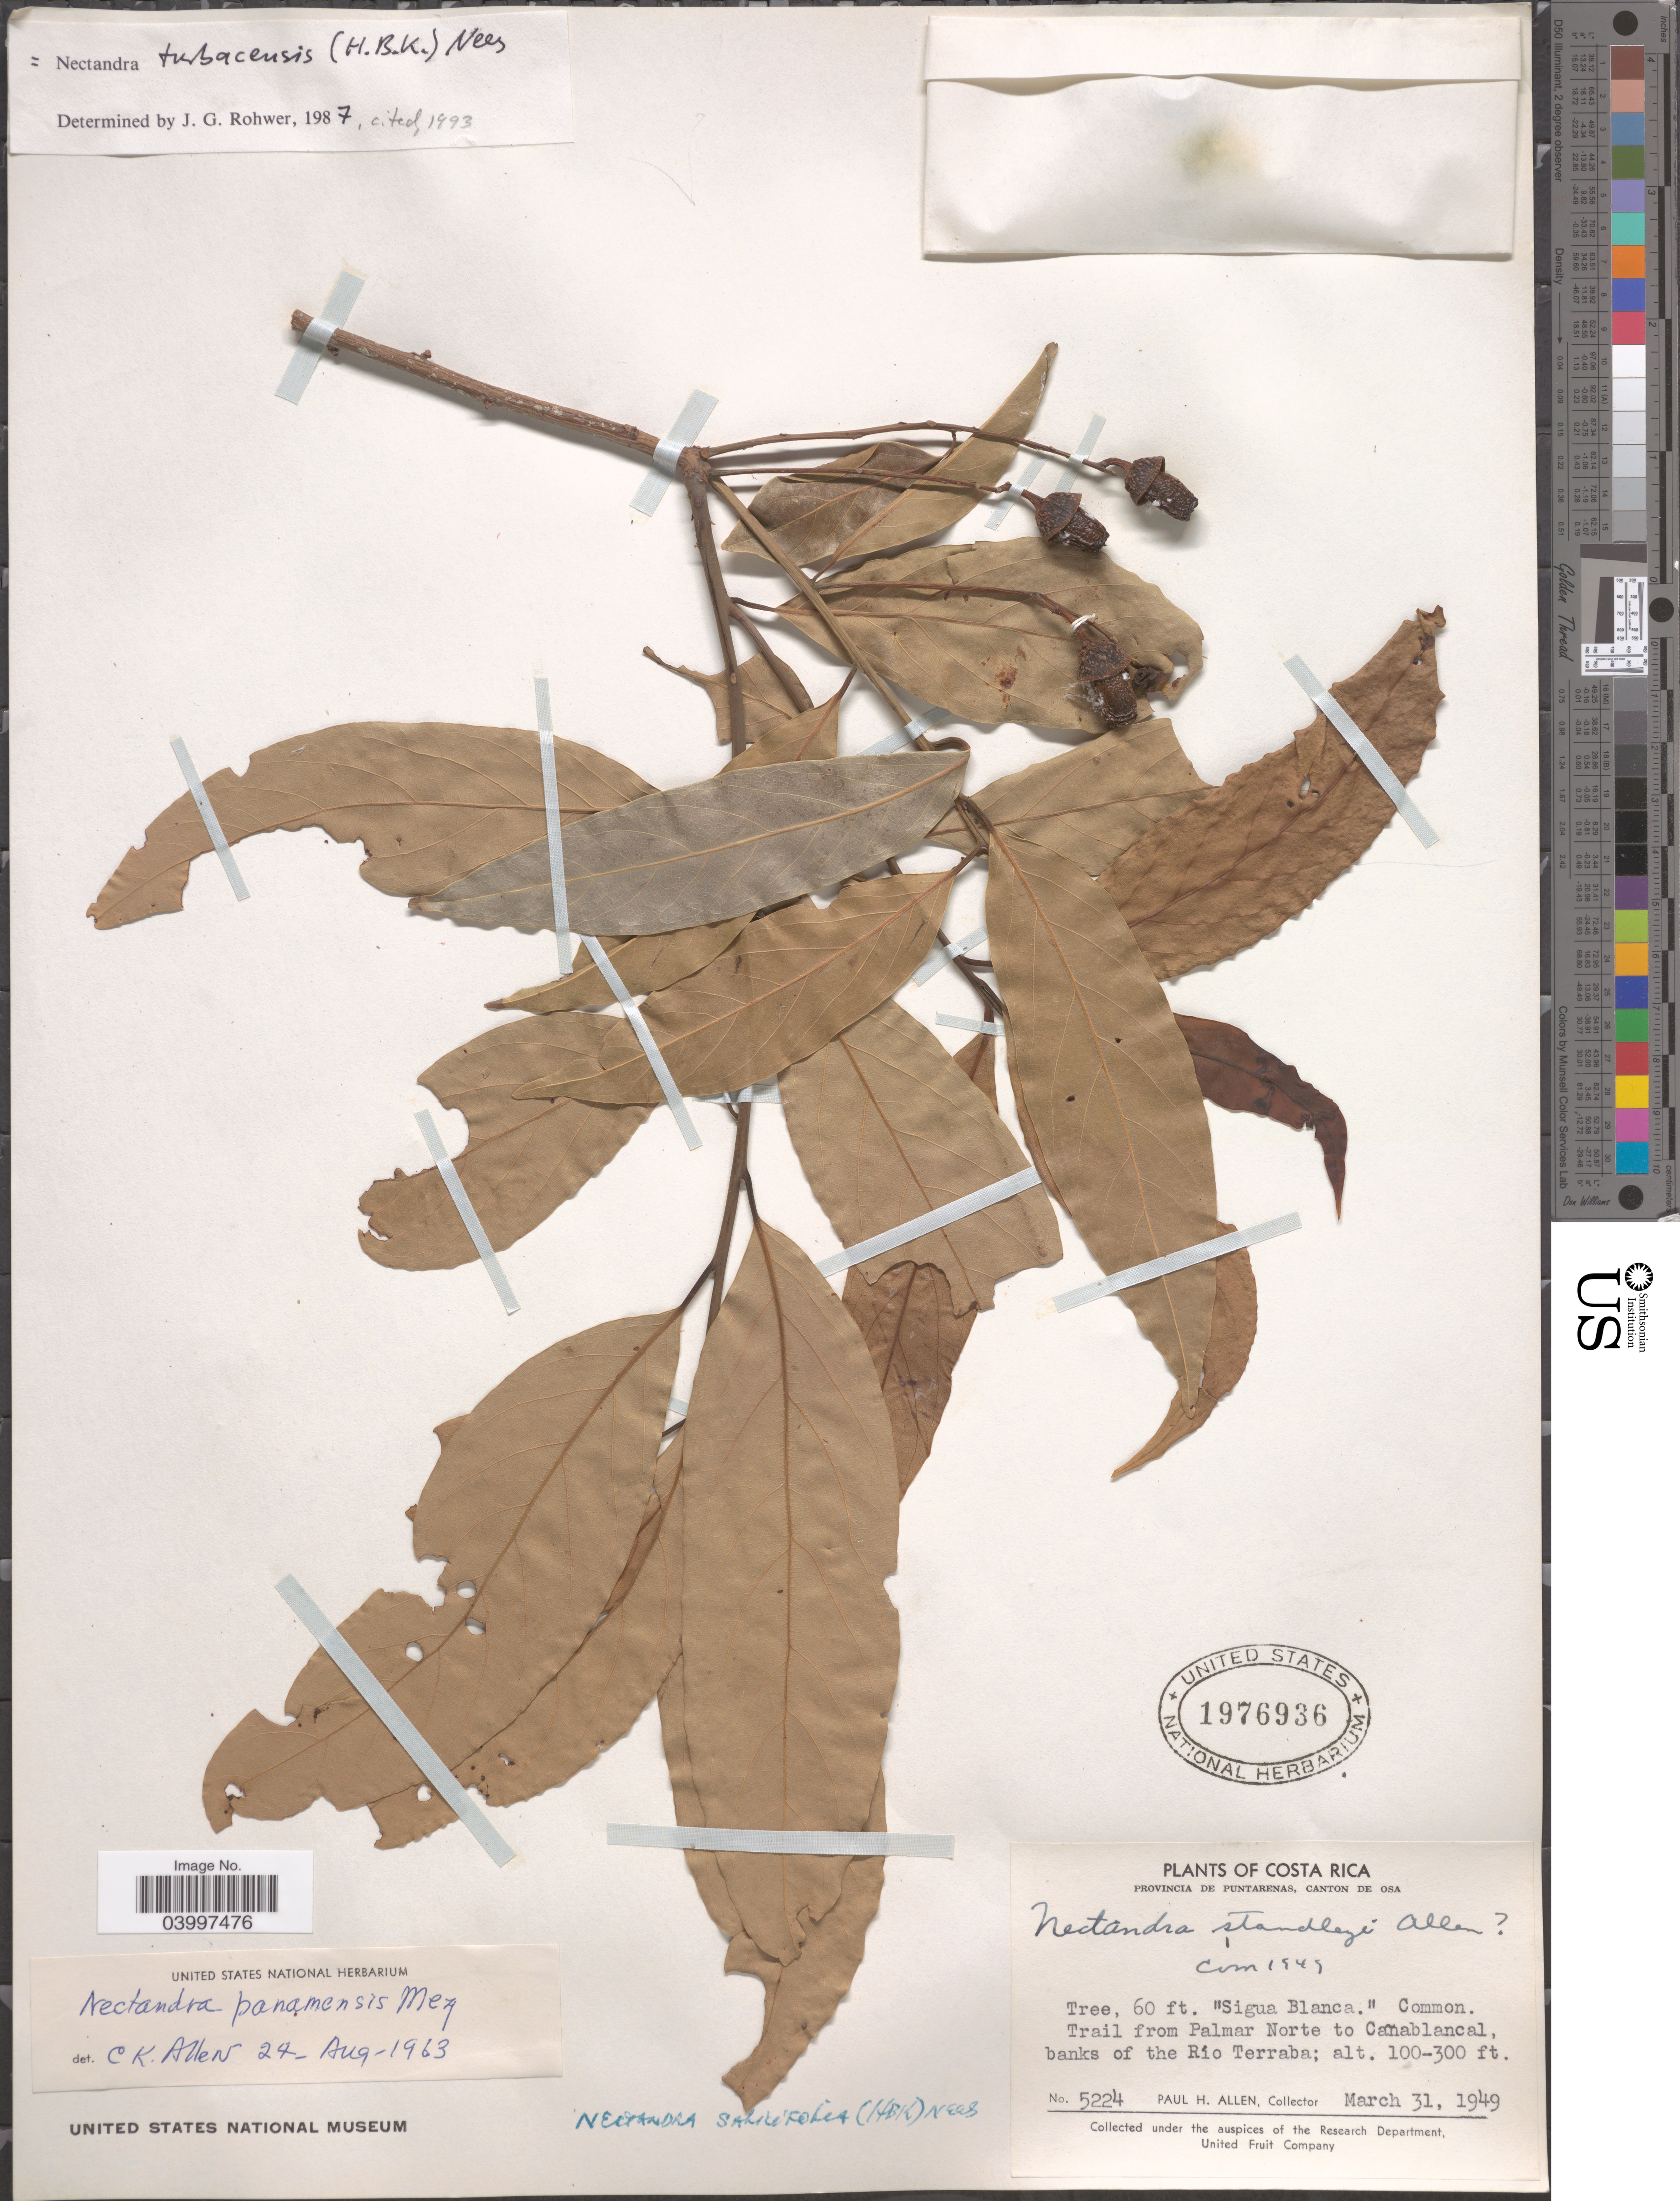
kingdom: Plantae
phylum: Tracheophyta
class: Magnoliopsida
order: Laurales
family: Lauraceae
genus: Nectandra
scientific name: Nectandra turbacensis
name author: (Kunth) Nees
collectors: P. H. Allen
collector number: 5224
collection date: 1949-03-31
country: Costa Rica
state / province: Puntarenas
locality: Canton de Osa. Trail from Palmar Norte to Cañablancal, banks of the Río Terraba.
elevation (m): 30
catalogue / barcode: US 1976936